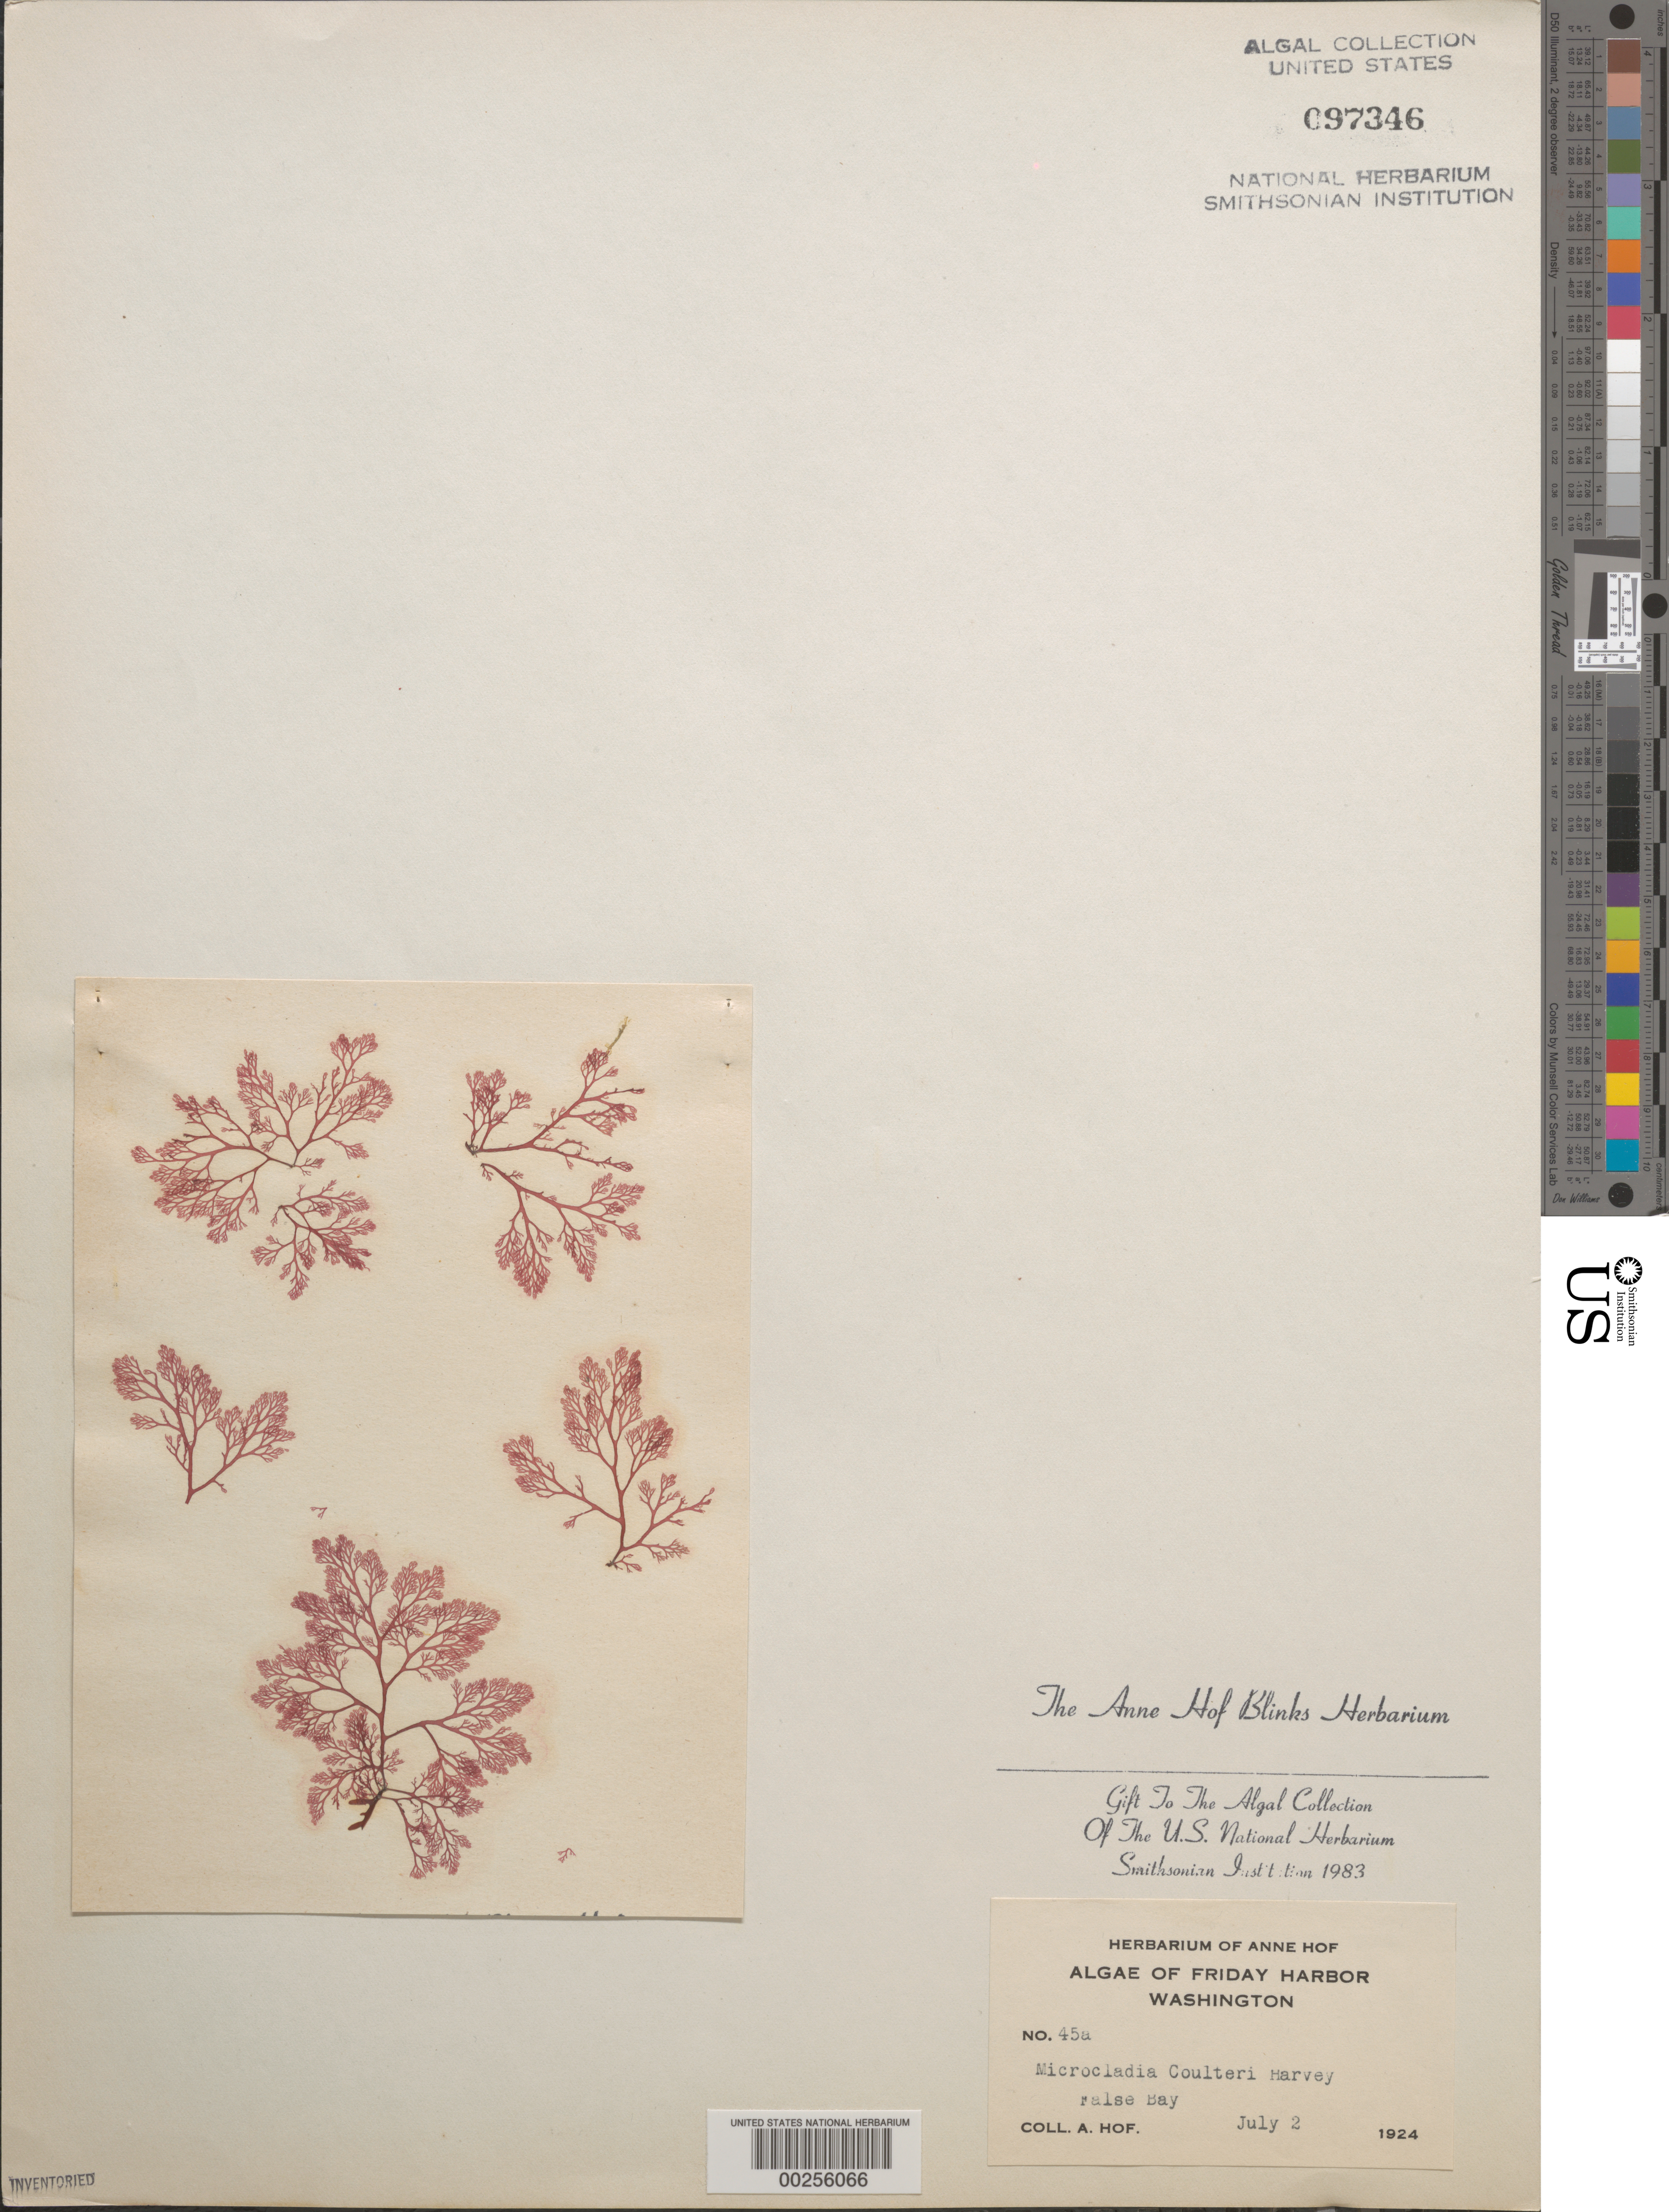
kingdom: Plantae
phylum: Rhodophyta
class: Florideophyceae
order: Ceramiales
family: Ceramiaceae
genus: Microcladia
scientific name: Microcladia coulteri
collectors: A. Blinks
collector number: AHB 45a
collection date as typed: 02 Jul 1924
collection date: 1924-07-02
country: United States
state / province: Washington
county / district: San Juan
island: San Juan Island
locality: False Bay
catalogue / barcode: US 97346